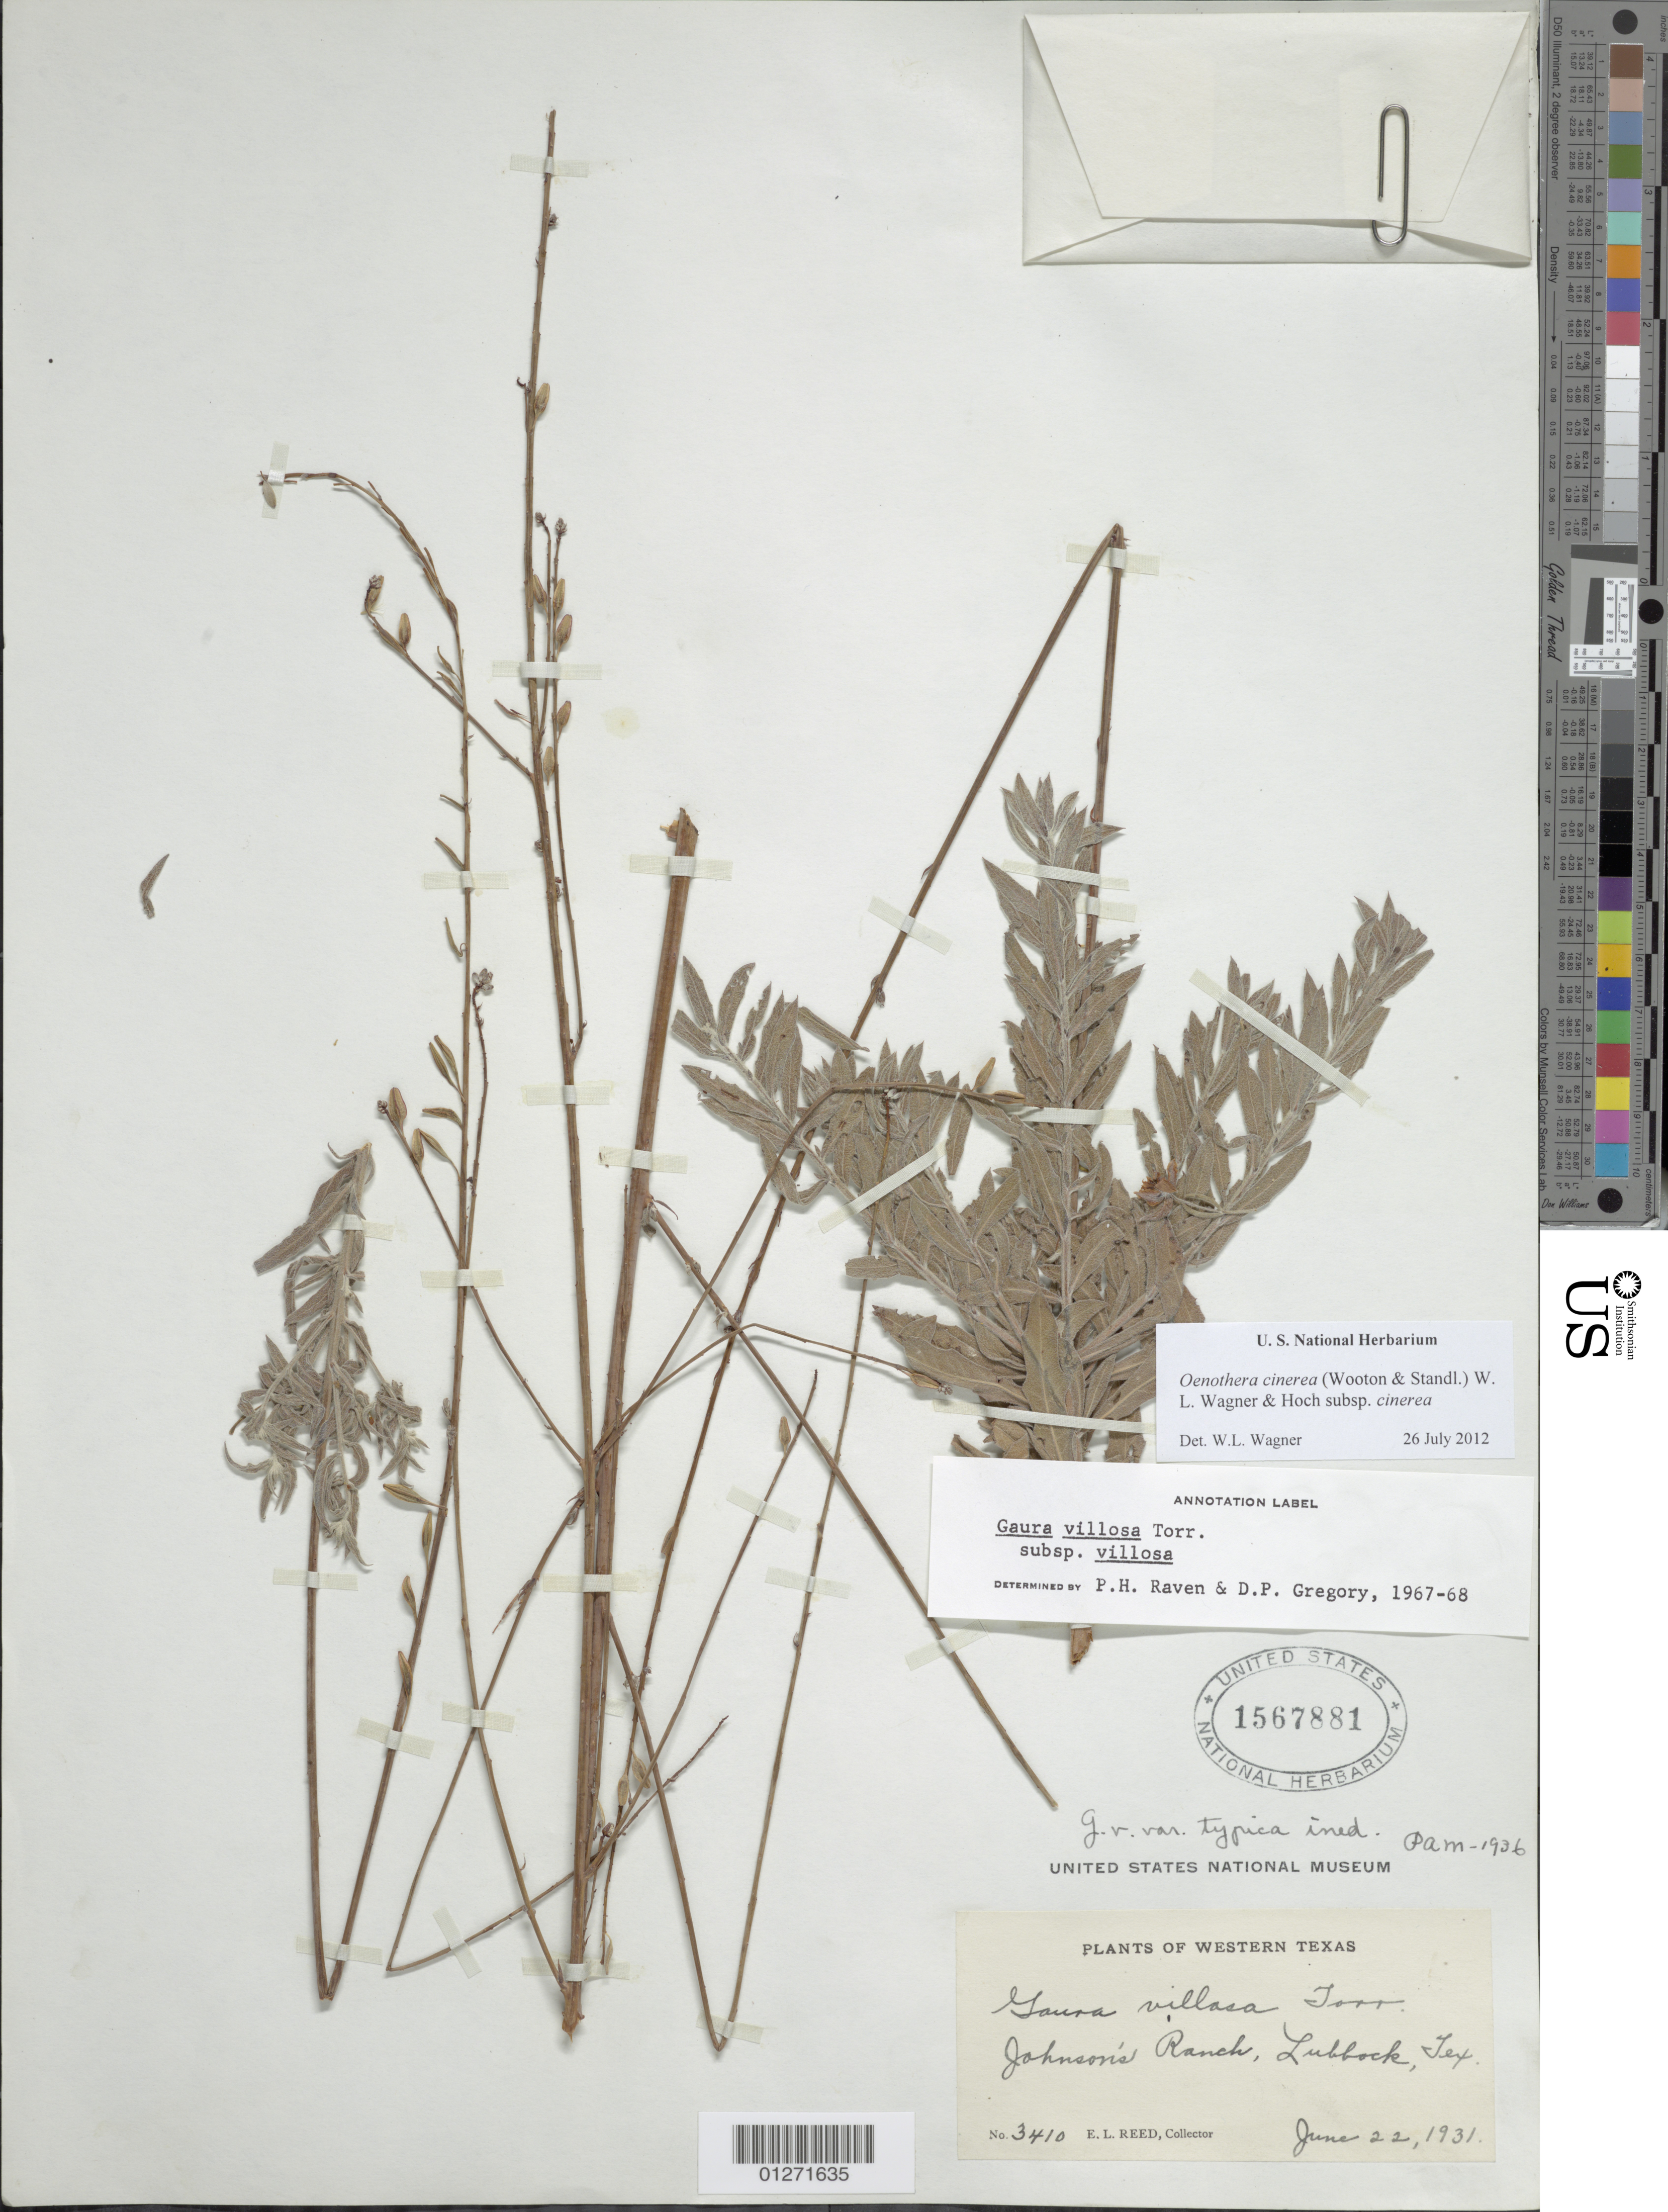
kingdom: Plantae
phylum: Tracheophyta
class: Magnoliopsida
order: Myrtales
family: Onagraceae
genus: Oenothera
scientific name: Oenothera cinerea subsp. cinerea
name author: (Wooton & Standl.) W.L. Wagner & Hoch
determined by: Wagner, W. L., (BOT), Smithsonian Institution - National Museum of Natural History (UNITED STATES)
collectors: E. Reed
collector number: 3410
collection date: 1931-06-22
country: United States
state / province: Texas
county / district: Lubbock Co.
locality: Johnson's Ranch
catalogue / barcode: US 1567881